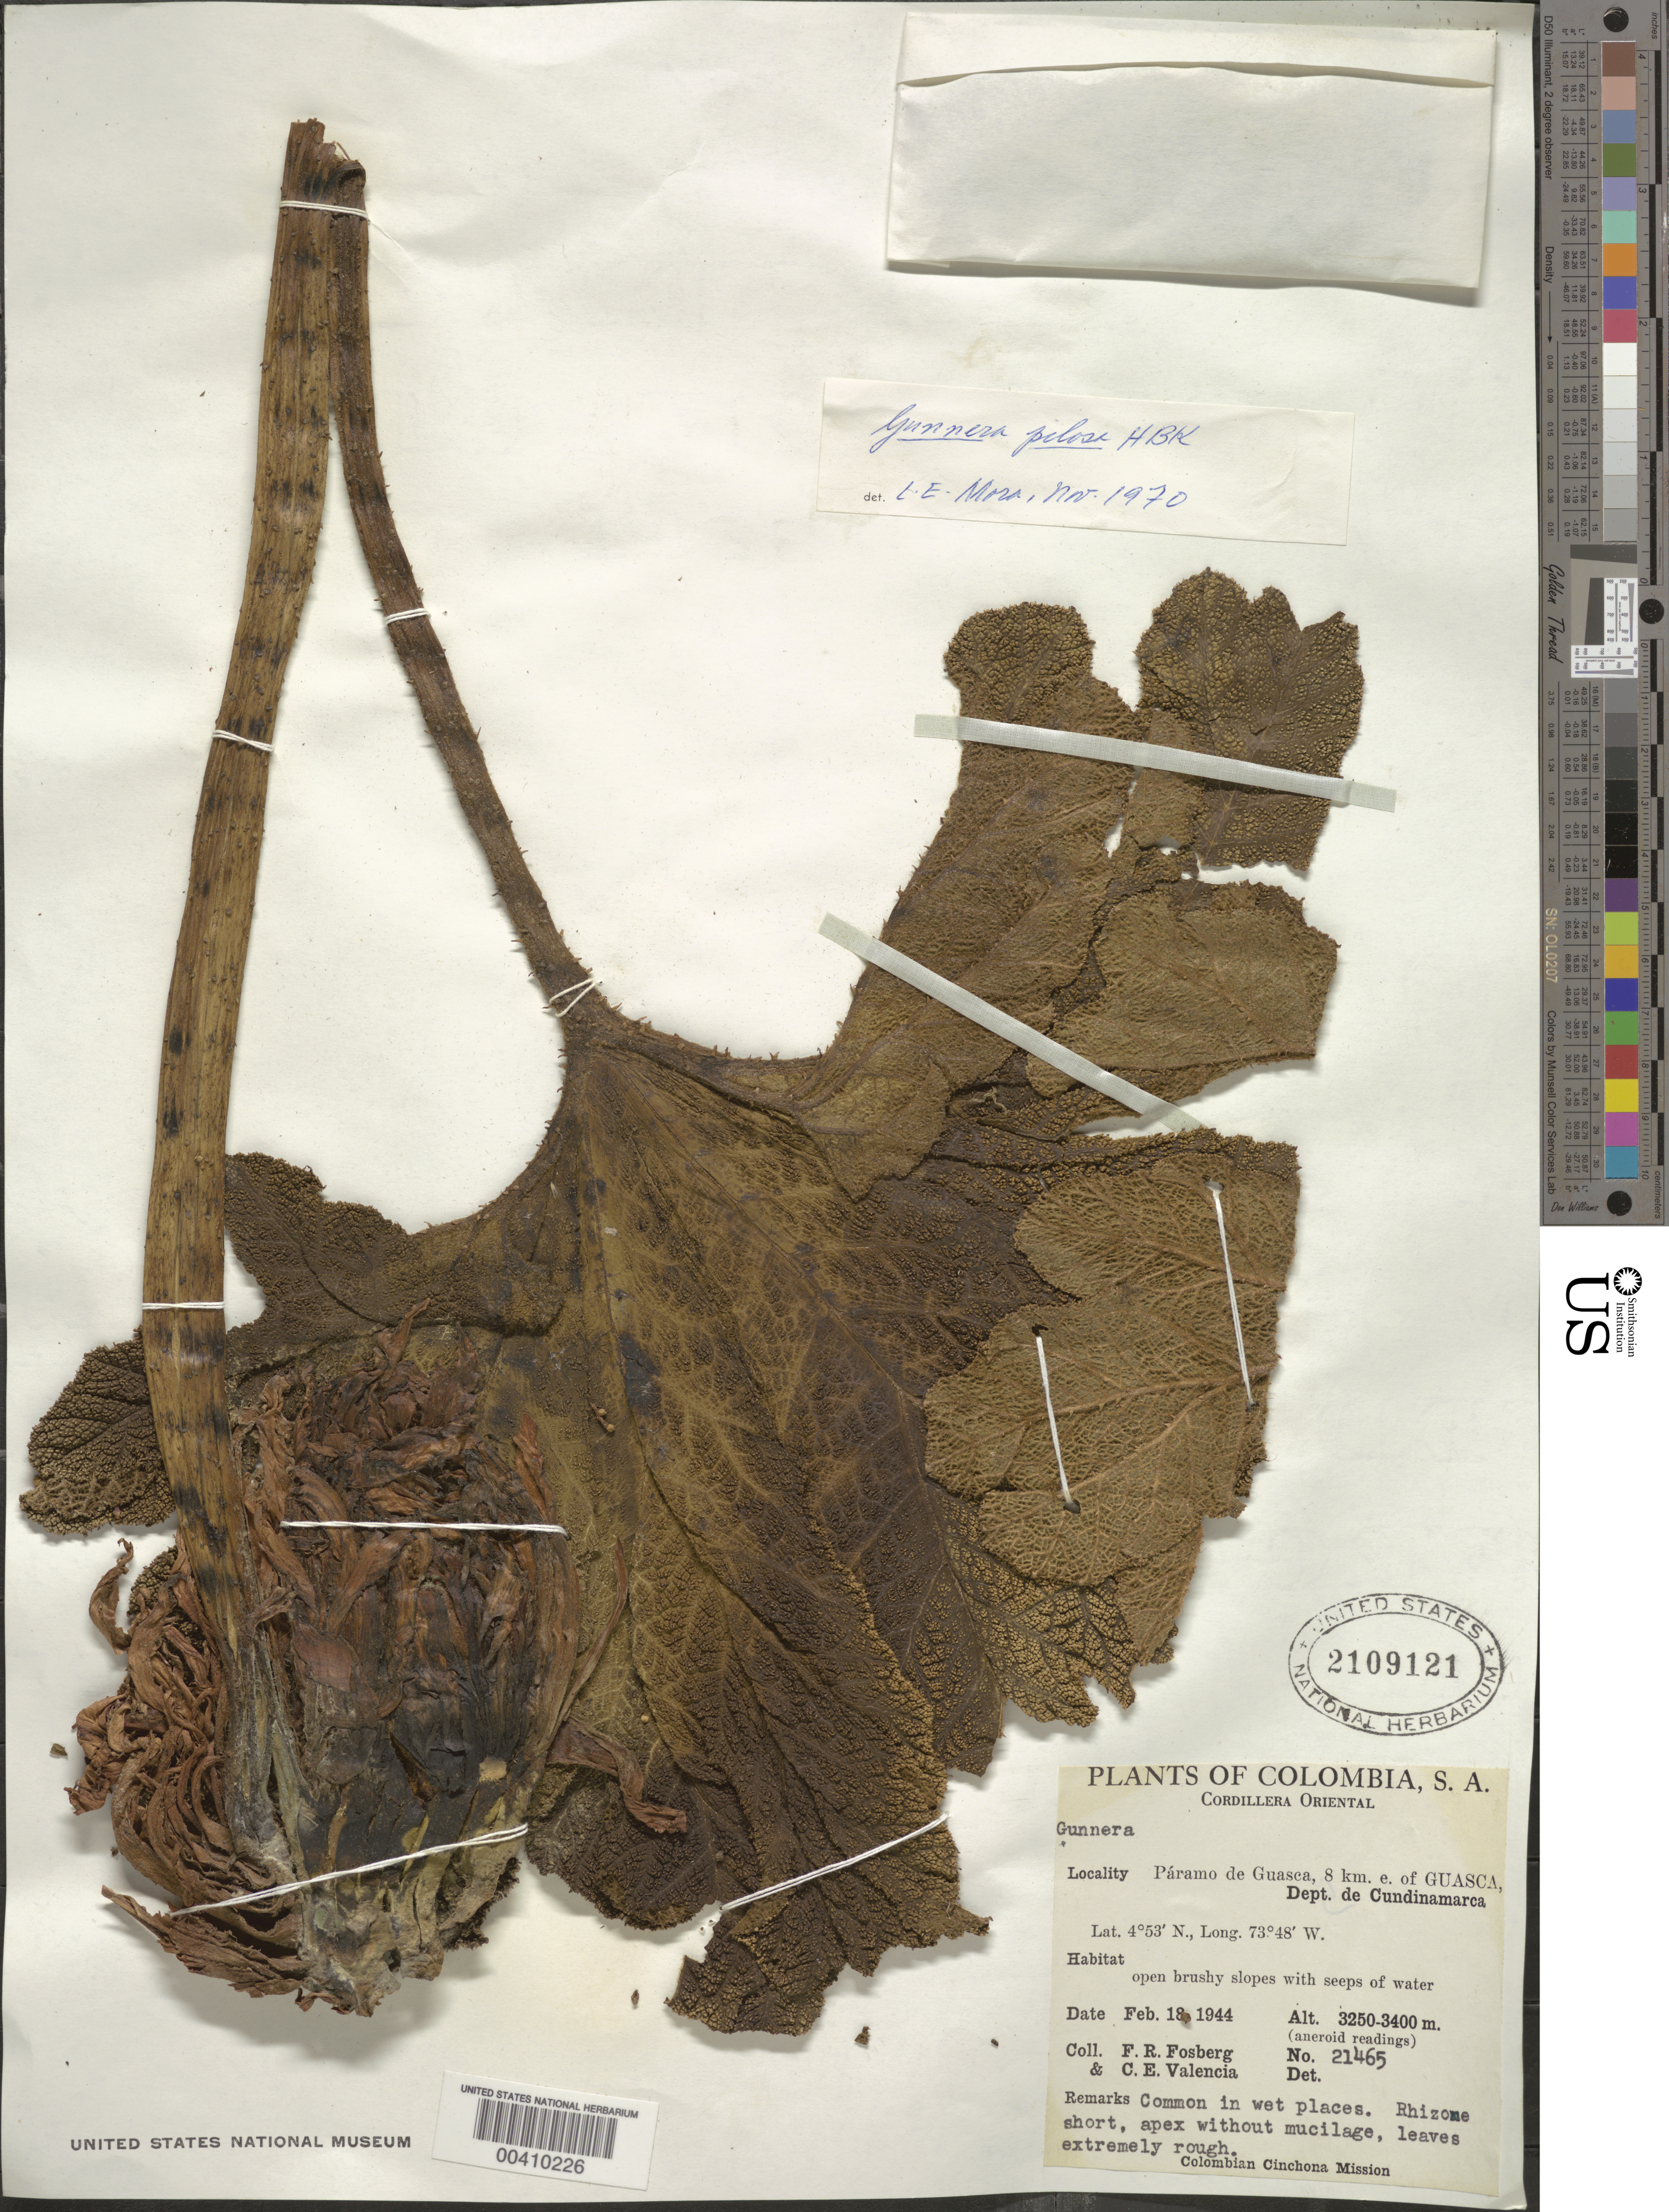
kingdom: Plantae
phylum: Tracheophyta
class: Magnoliopsida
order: Gunnerales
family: Gunneraceae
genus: Gunnera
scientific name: Gunnera pilosa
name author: Kunth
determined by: Mora-Osejo, L. E.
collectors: F. R. Fosberg & C. Valencia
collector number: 21465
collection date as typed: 18 Feb 1944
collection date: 1944-02-18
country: Colombia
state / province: Cundinamarca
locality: Páramo de Guasca, 8 km E of Guasca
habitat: open brushy slopes with seeps of water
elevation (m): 3250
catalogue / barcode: US 2109121